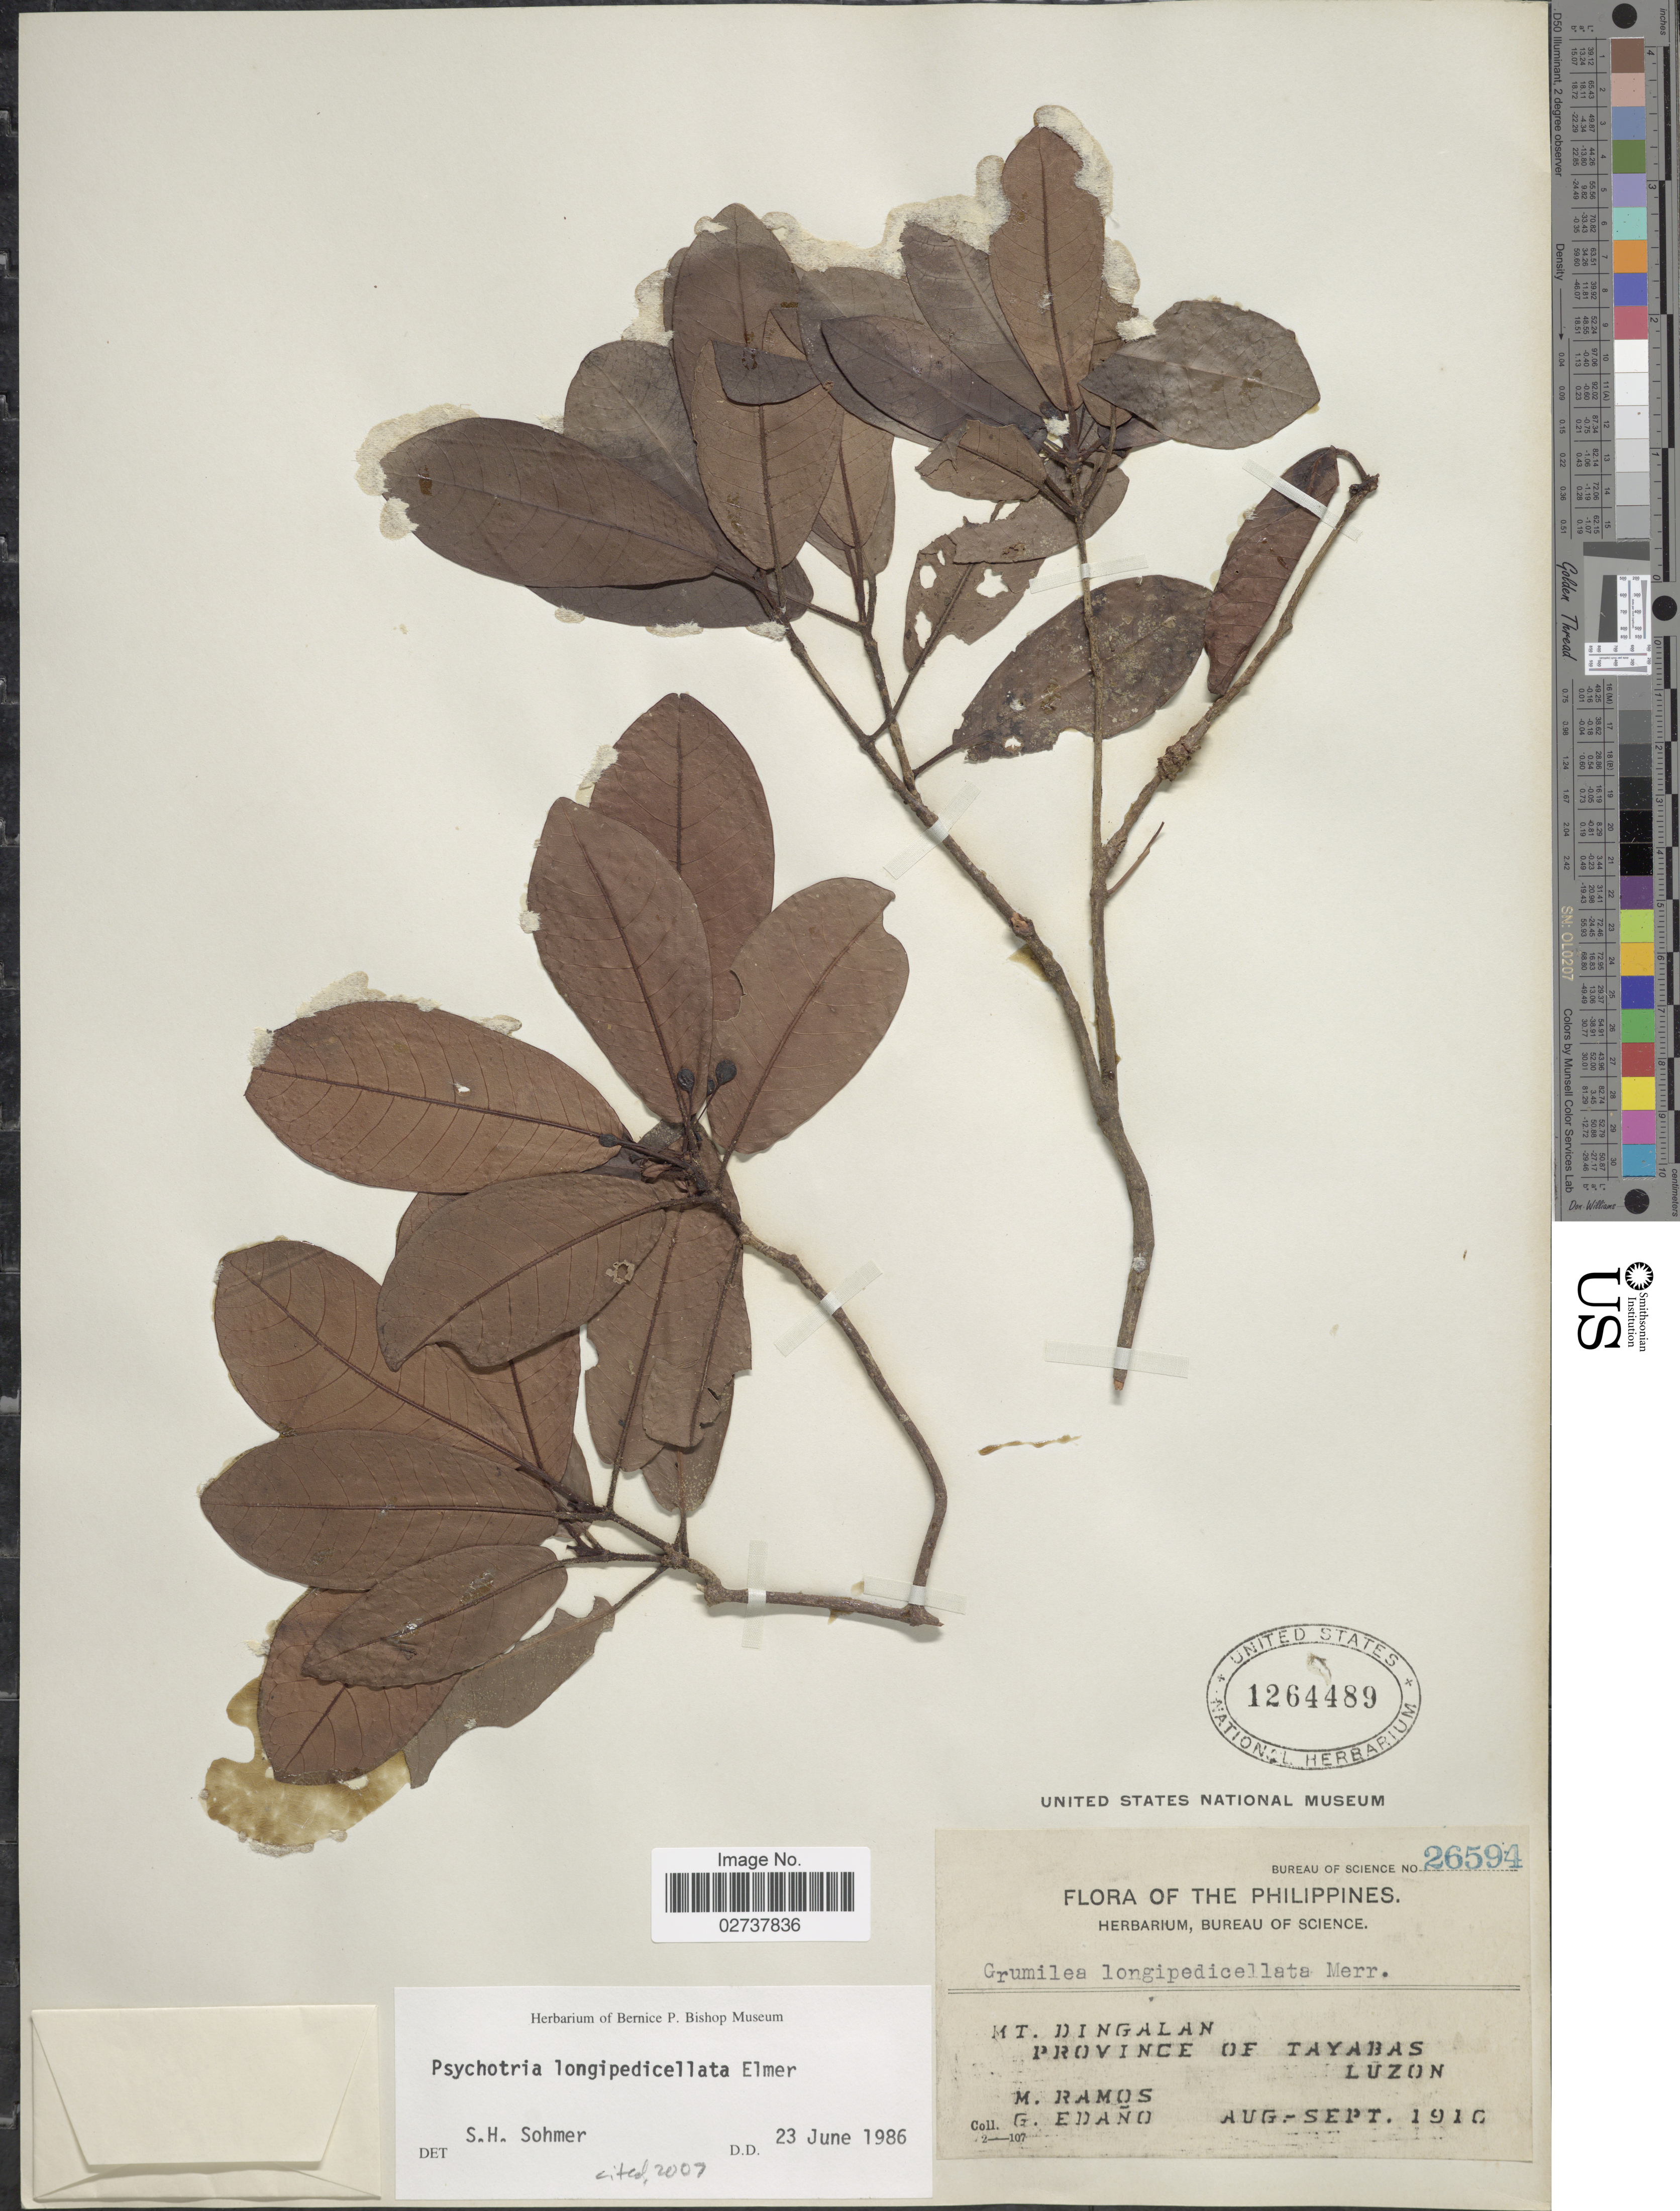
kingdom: Plantae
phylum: Tracheophyta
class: Magnoliopsida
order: Gentianales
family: Rubiaceae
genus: Psychotria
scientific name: Psychotria longipedicellata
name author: Elmer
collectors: M. Ramos & G. Edaño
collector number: Bureau of Science 26594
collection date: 1910-08/1910-09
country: Philippines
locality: Mt. Dingalan Province of Tayabas Luzon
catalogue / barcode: US 1264489